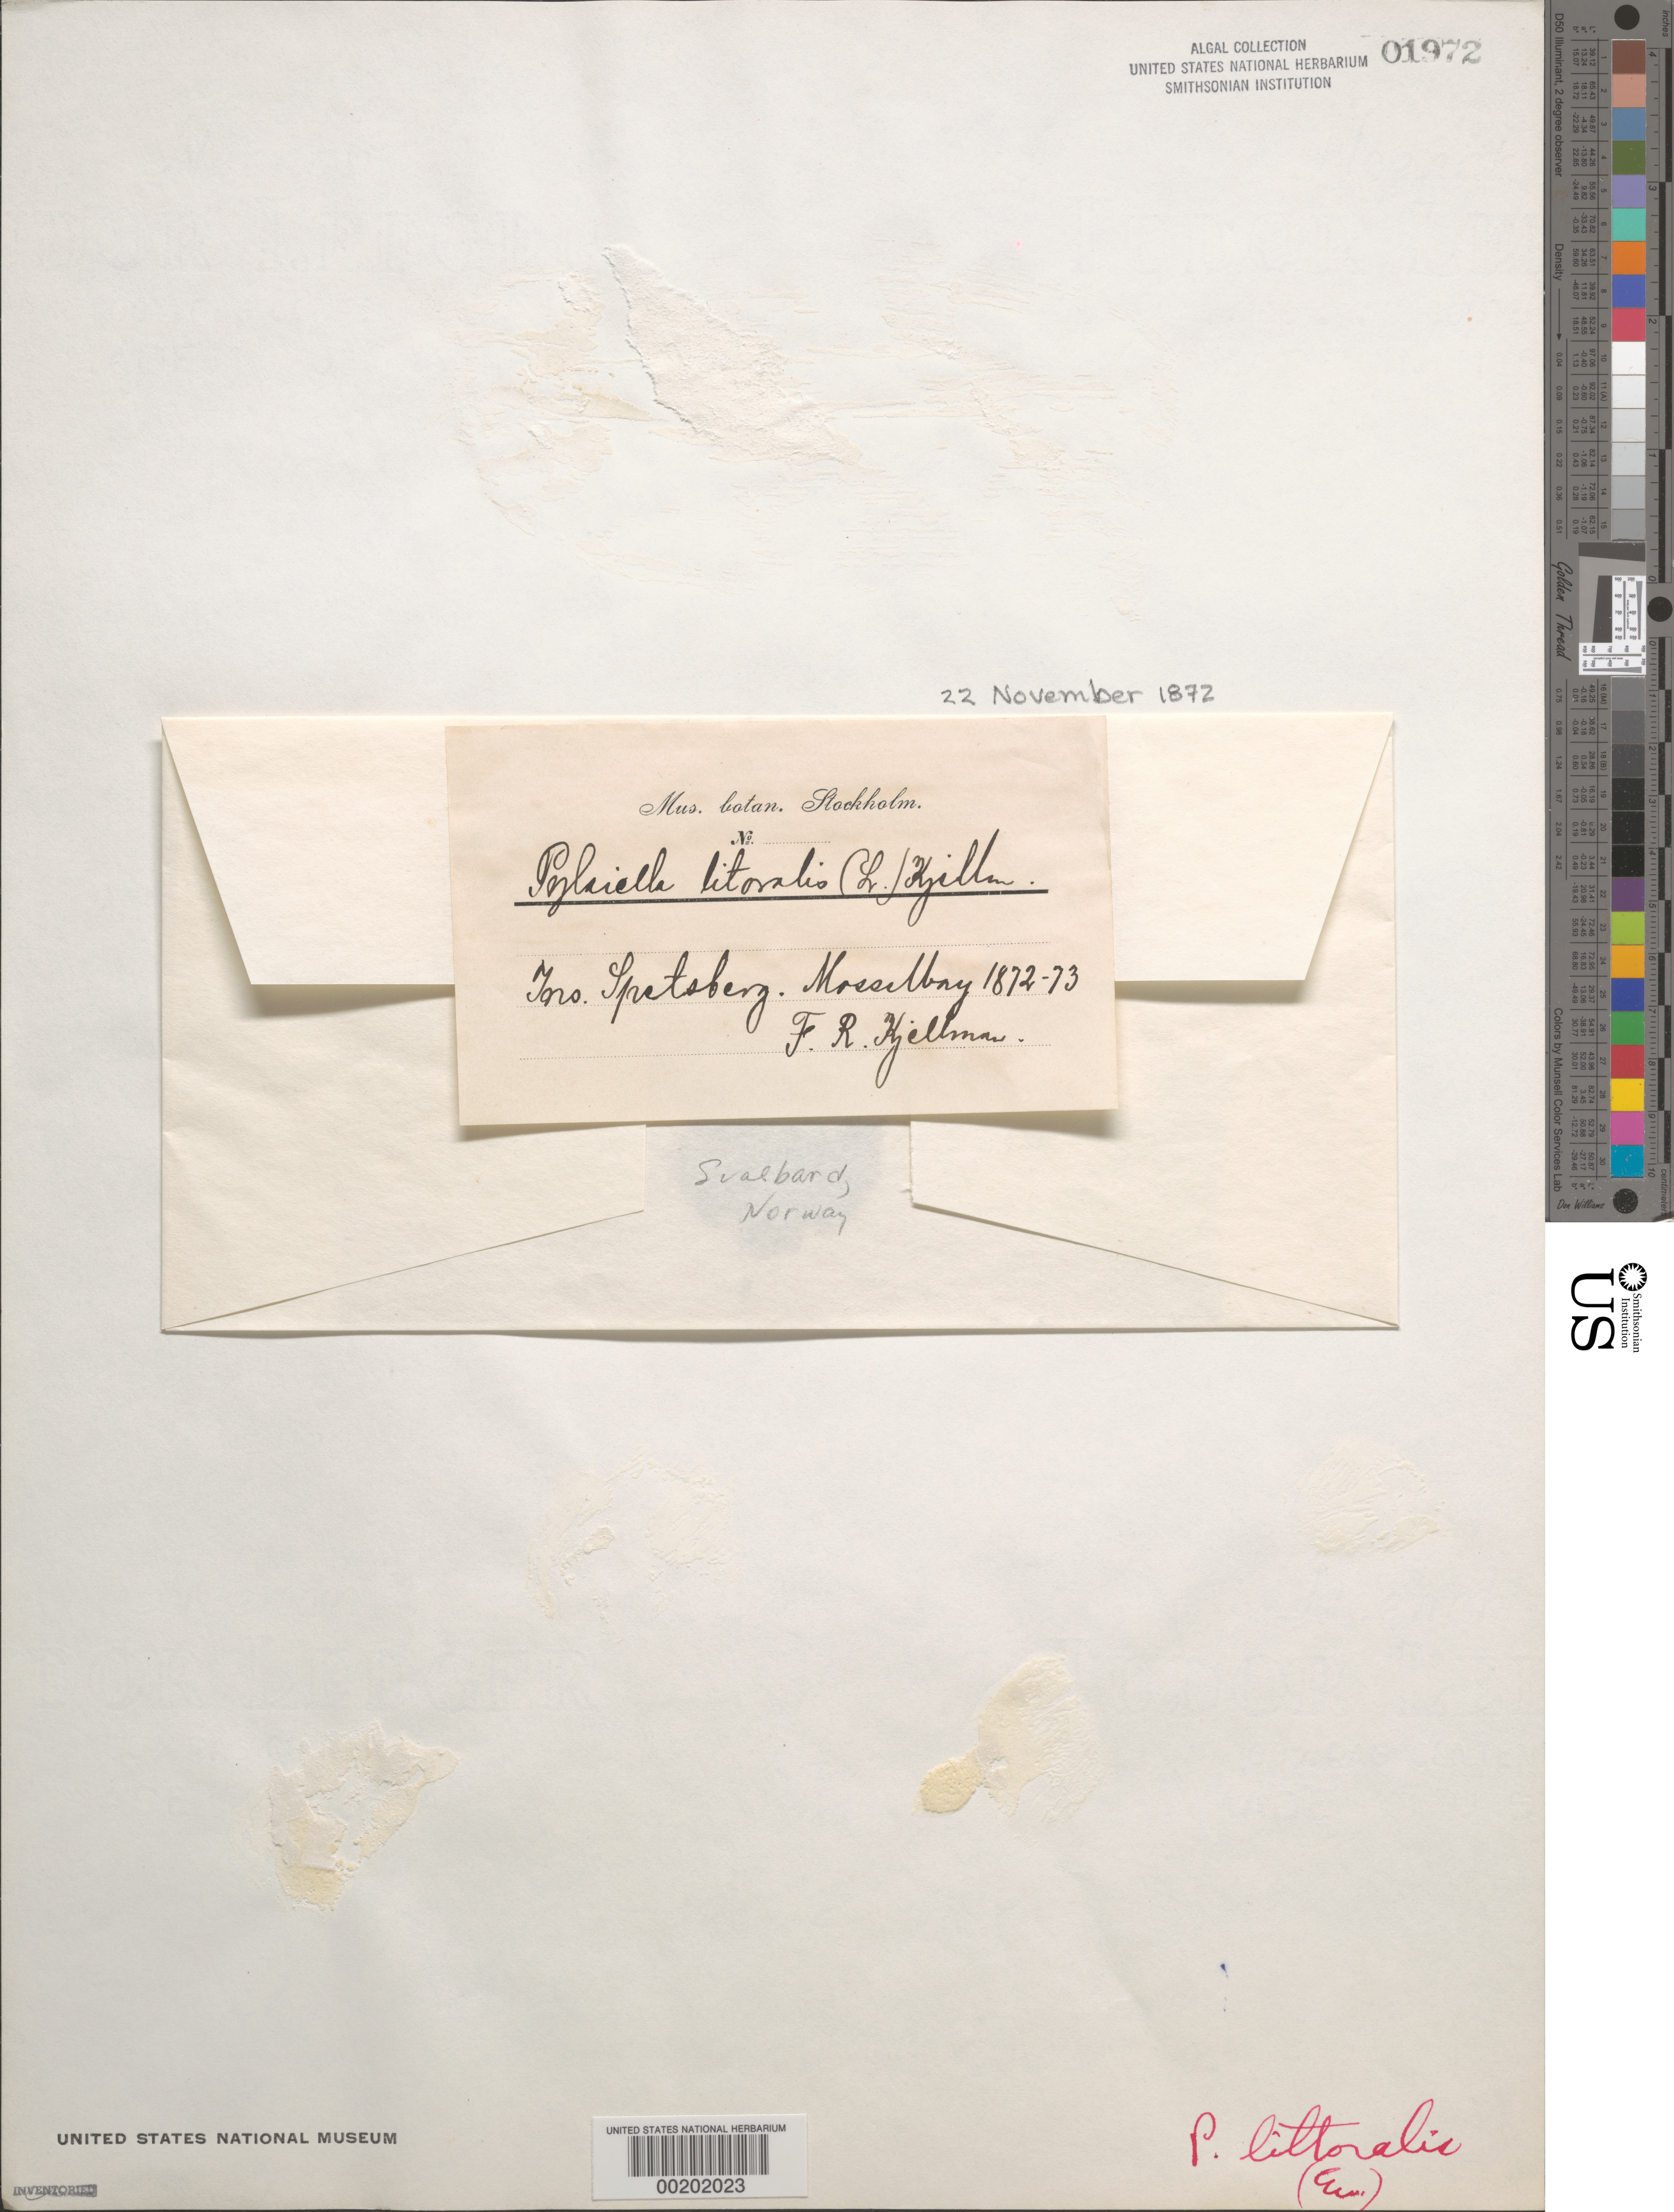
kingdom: Chromista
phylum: Ochrophyta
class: Phaeophyceae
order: Ectocarpales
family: Acinetosporaceae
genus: Pylaiella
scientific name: Pylaiella litoralis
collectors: F. R. Kjellman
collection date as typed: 22 Nov 1872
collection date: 1872-11-22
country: Norway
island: Spitsbergen (Spetsberg)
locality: Mosselbay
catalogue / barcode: US 1972